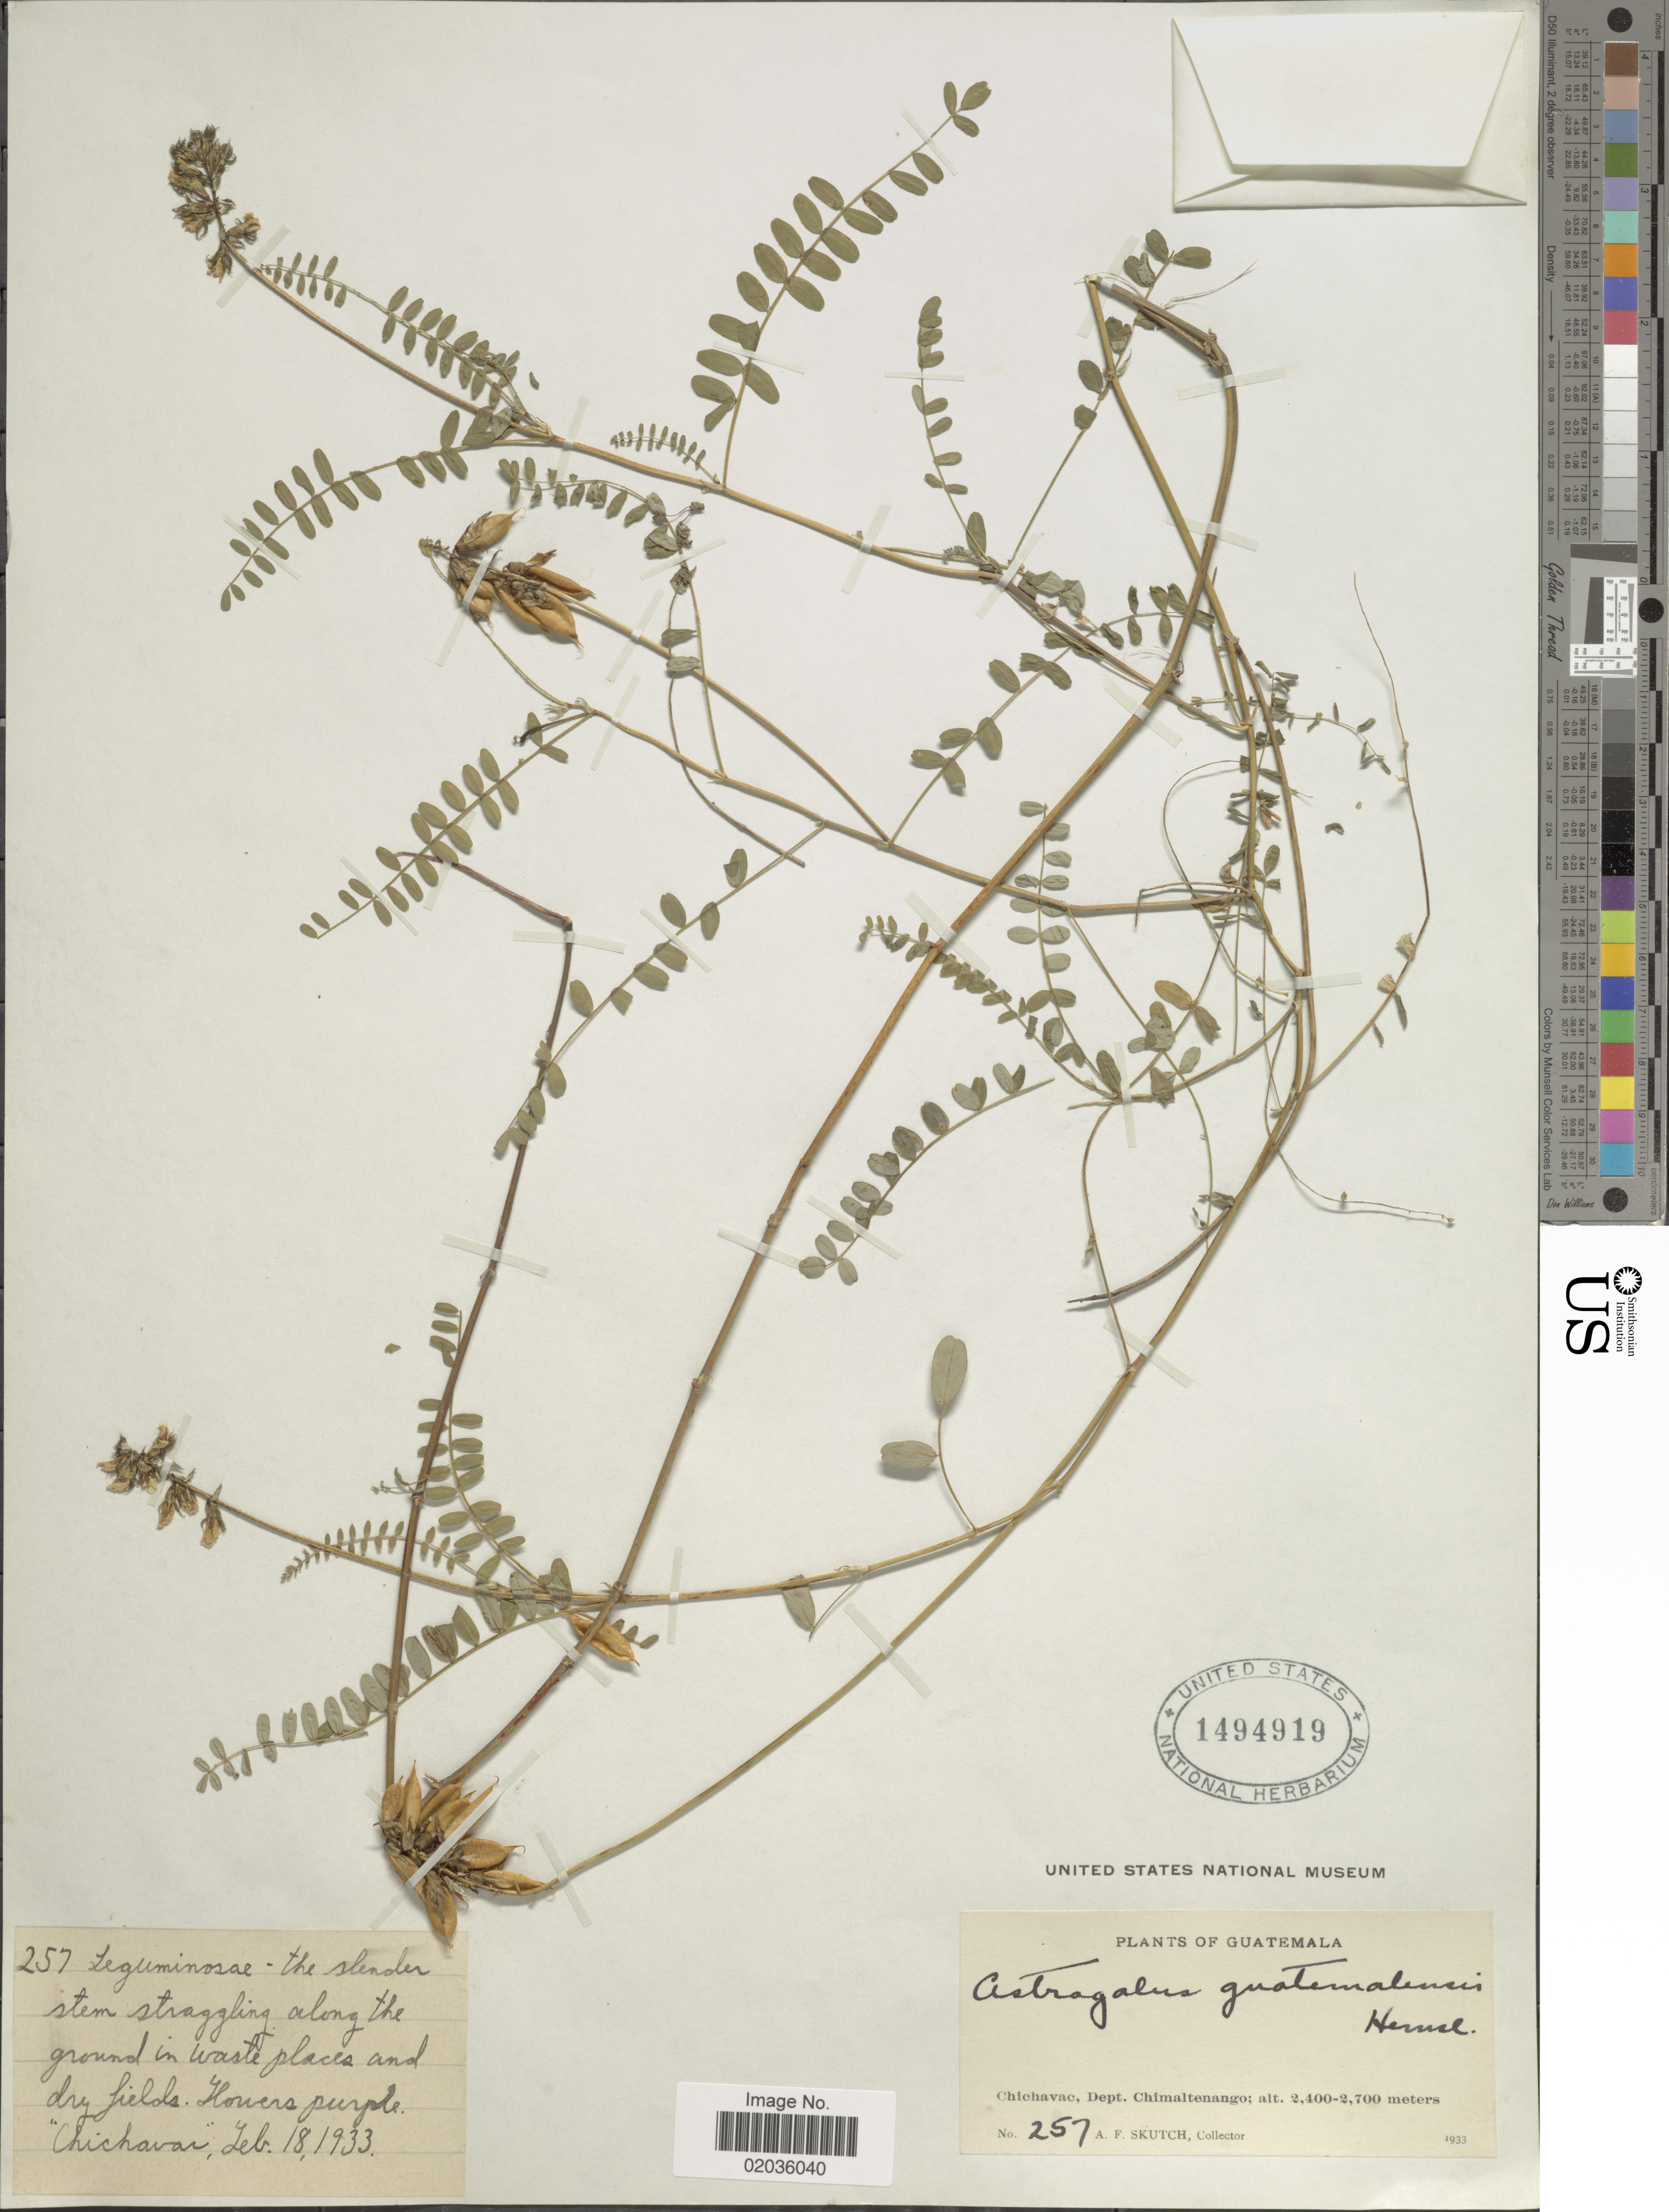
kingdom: Plantae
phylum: Tracheophyta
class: Magnoliopsida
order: Fabales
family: Fabaceae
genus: Astragalus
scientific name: Astragalus guatemalensis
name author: Hemsl.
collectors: A. F. Skutch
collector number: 257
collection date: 1933-02-18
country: Guatemala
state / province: Chimaltenango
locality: Chichavac, Dept. Chimaltenango.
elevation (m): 2400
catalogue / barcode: US 1494919